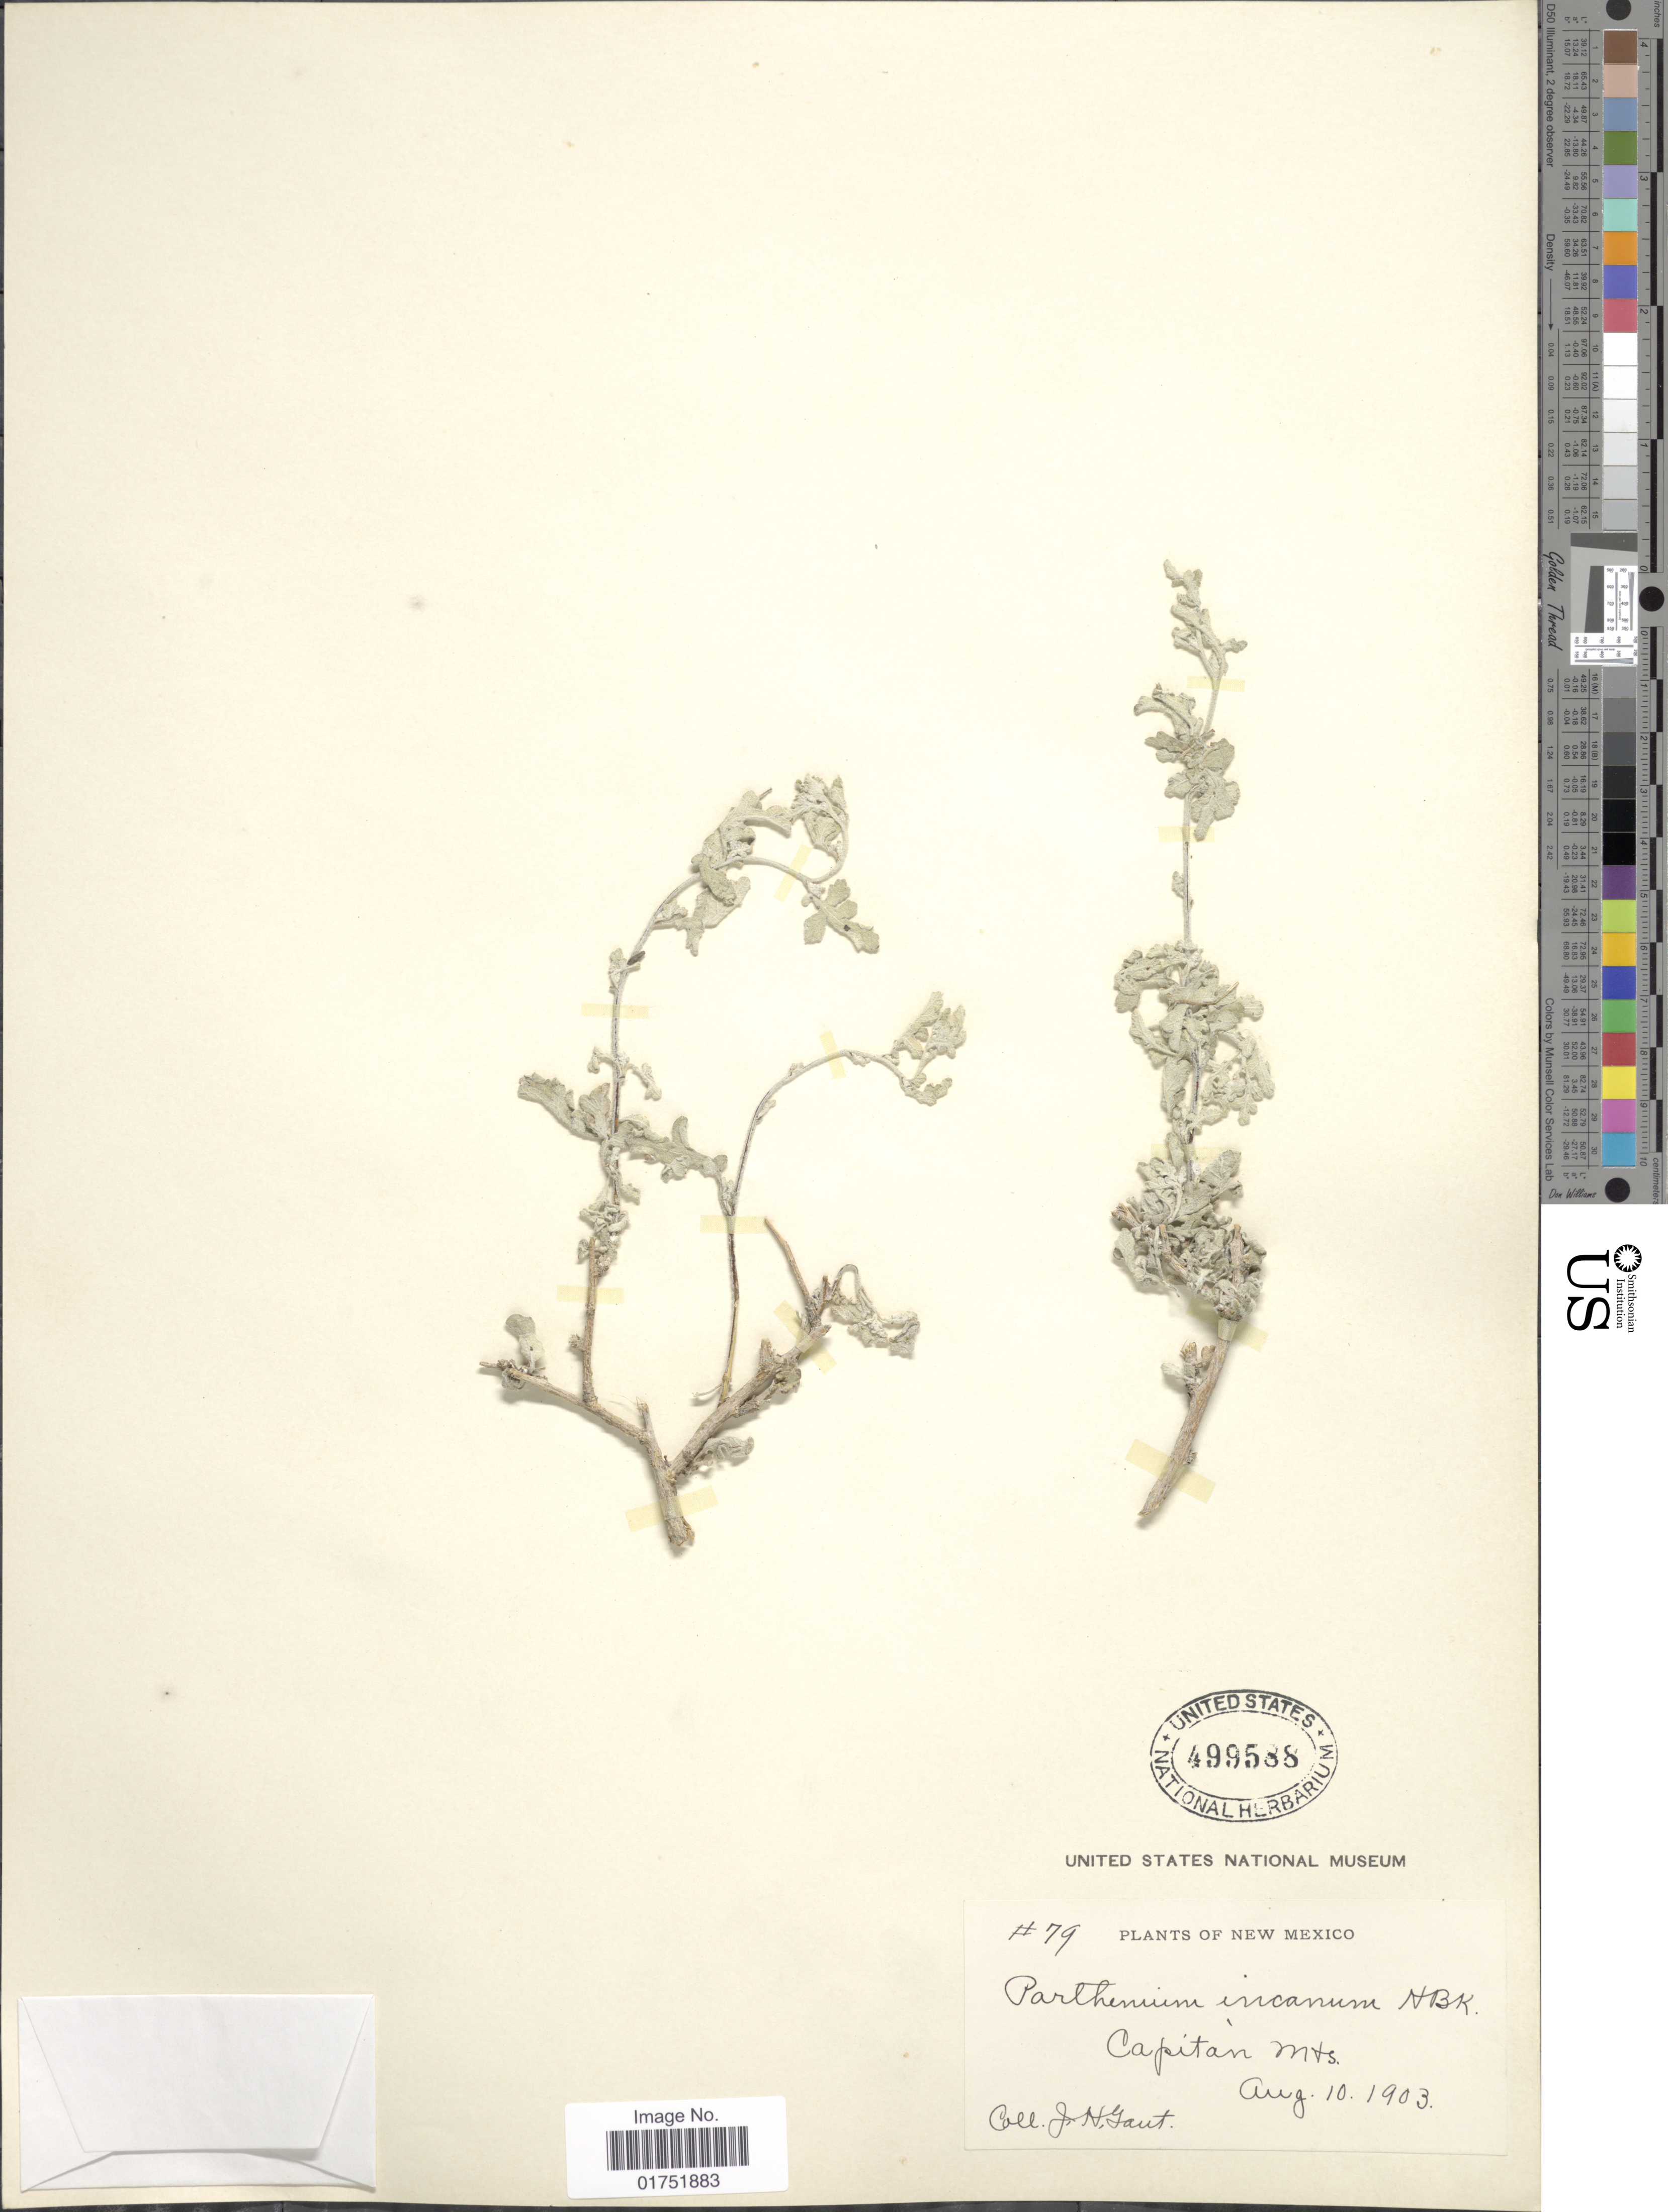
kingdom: Plantae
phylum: Tracheophyta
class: Magnoliopsida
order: Asterales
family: Asteraceae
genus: Parthenium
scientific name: Parthenium incanum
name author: Kunth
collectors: J. Gaut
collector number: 79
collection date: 1903-08-10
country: United States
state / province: New Mexico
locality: Capitan Mts.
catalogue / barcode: US 499588